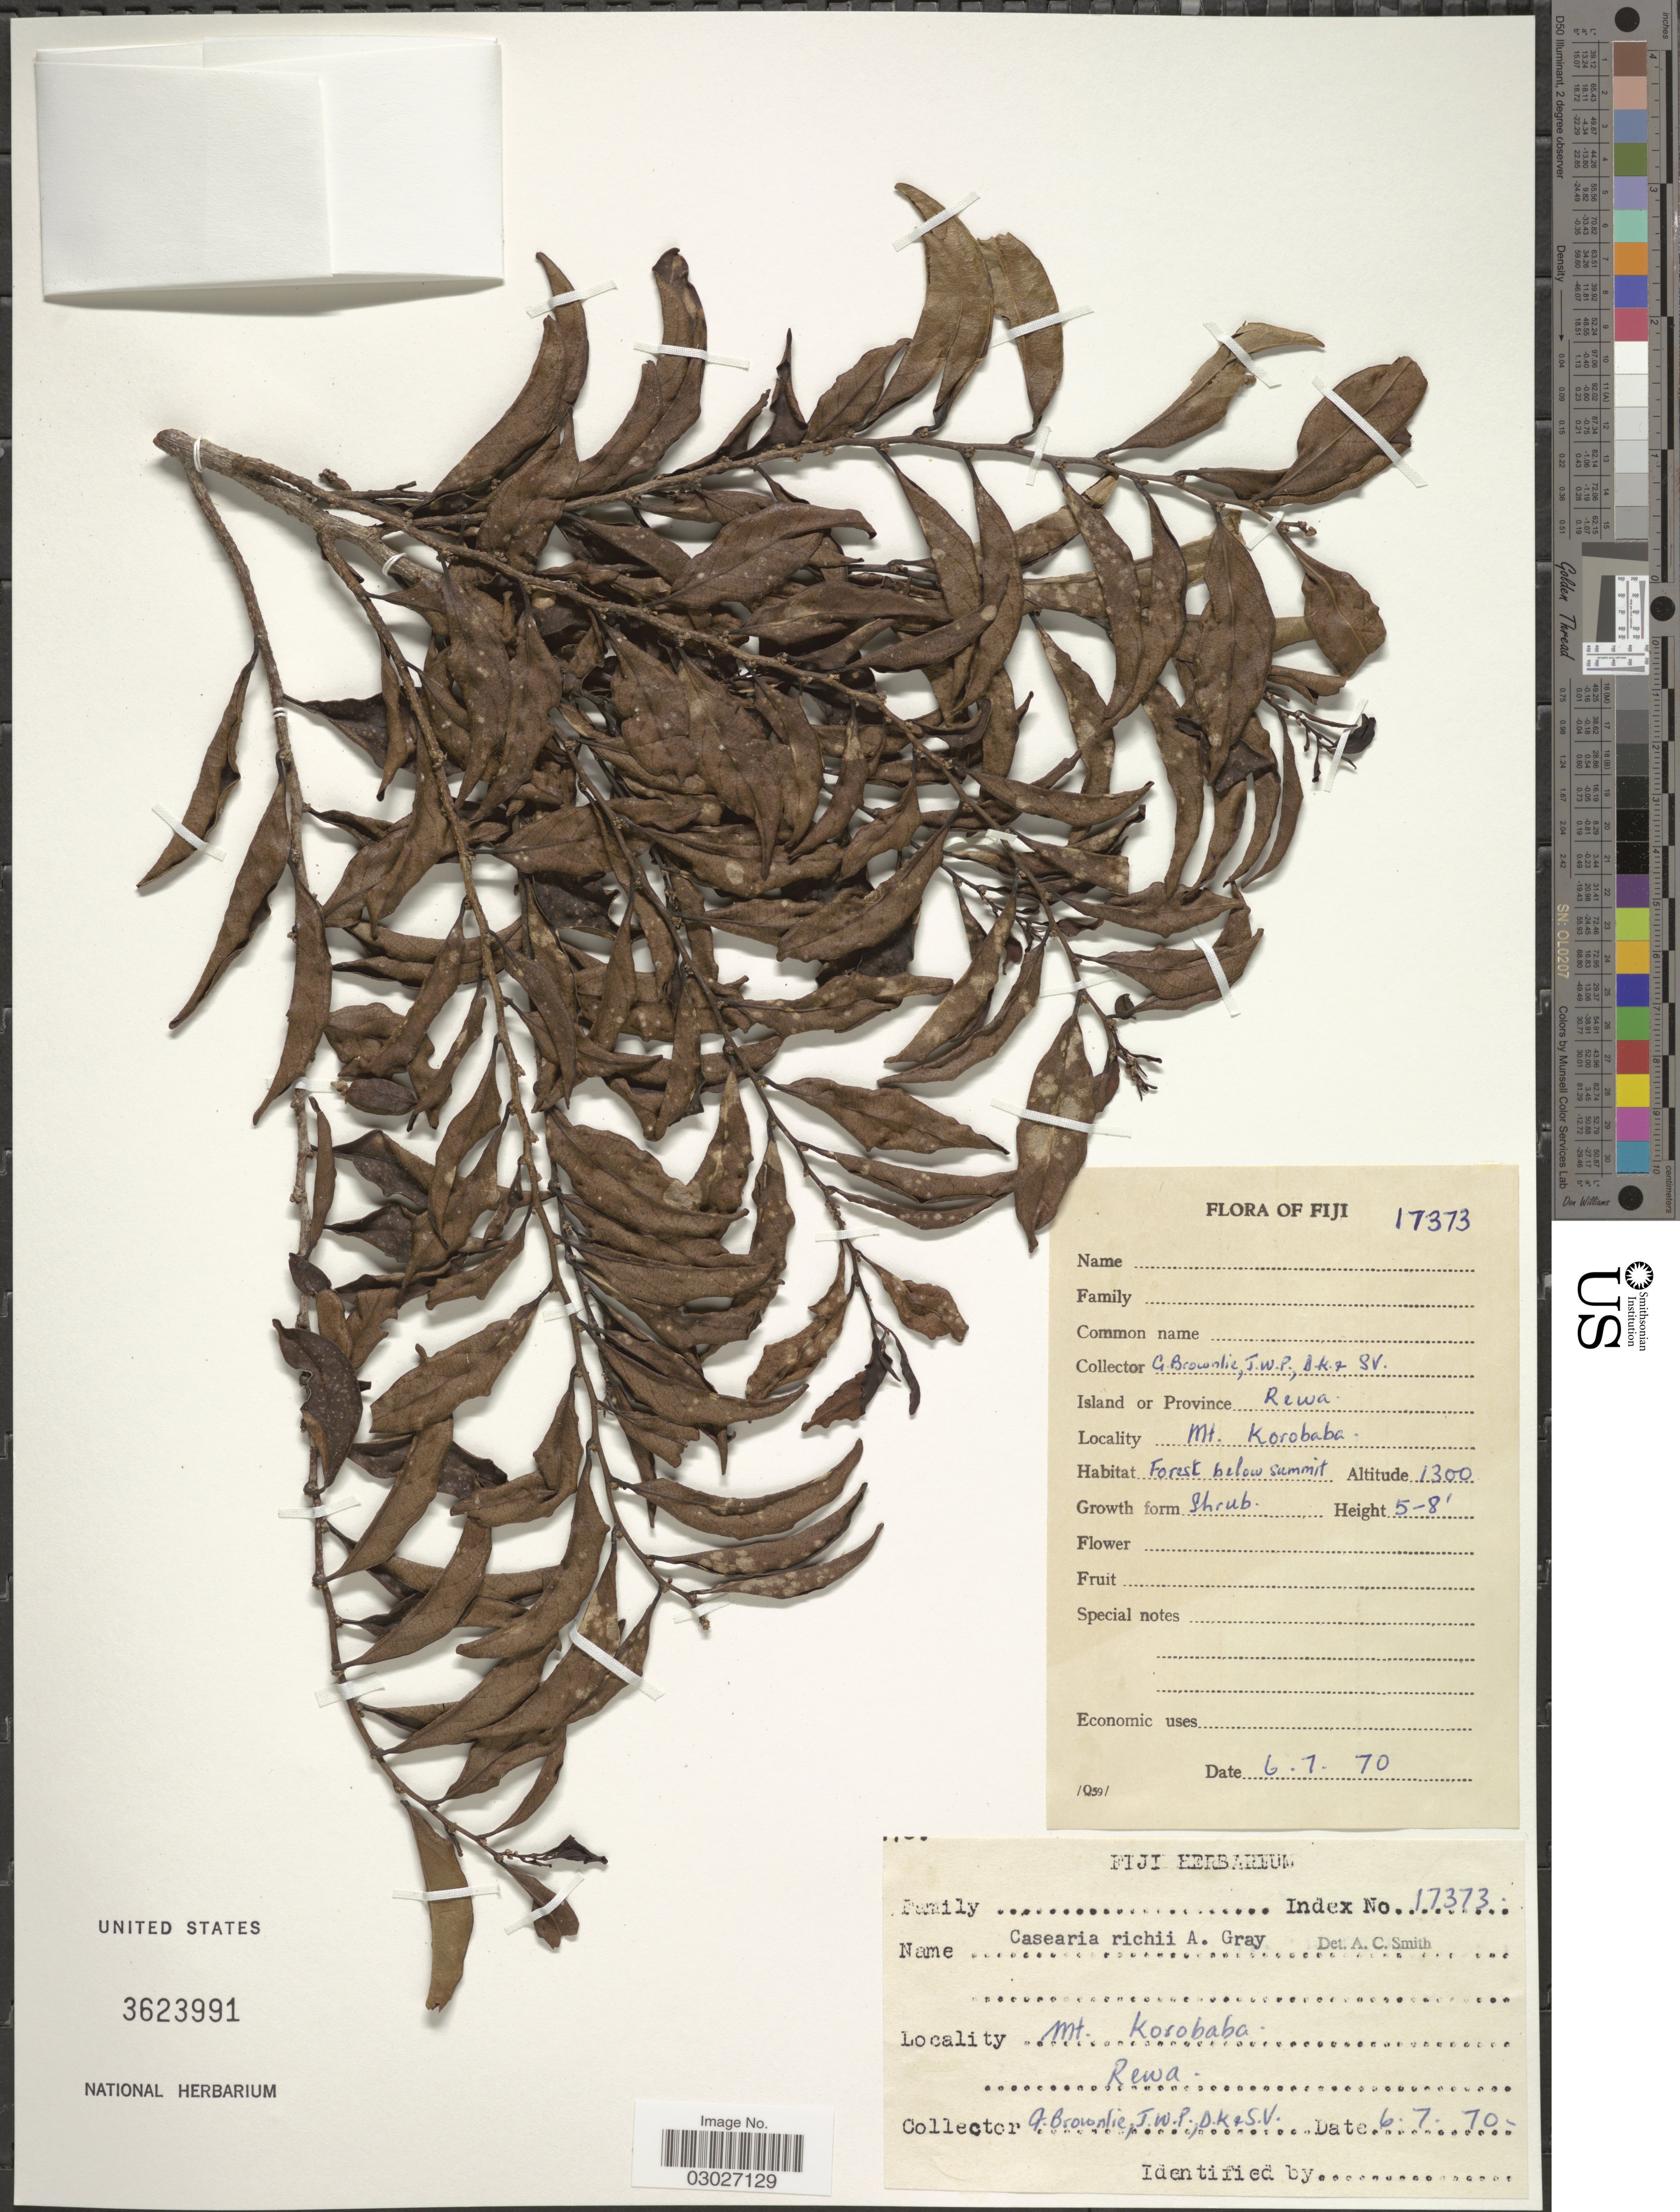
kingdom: Plantae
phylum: Tracheophyta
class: Magnoliopsida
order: Malpighiales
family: Salicaceae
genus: Casearia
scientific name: Casearia richii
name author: A. Gray in Wilkes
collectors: G. Brownlie, J. W. P., D. K. & S. V.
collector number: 17373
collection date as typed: Transcribed d/m/y: 6/7/70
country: Fiji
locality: Island of Province Rewa. Mt. Korobaba.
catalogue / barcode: US 3623991